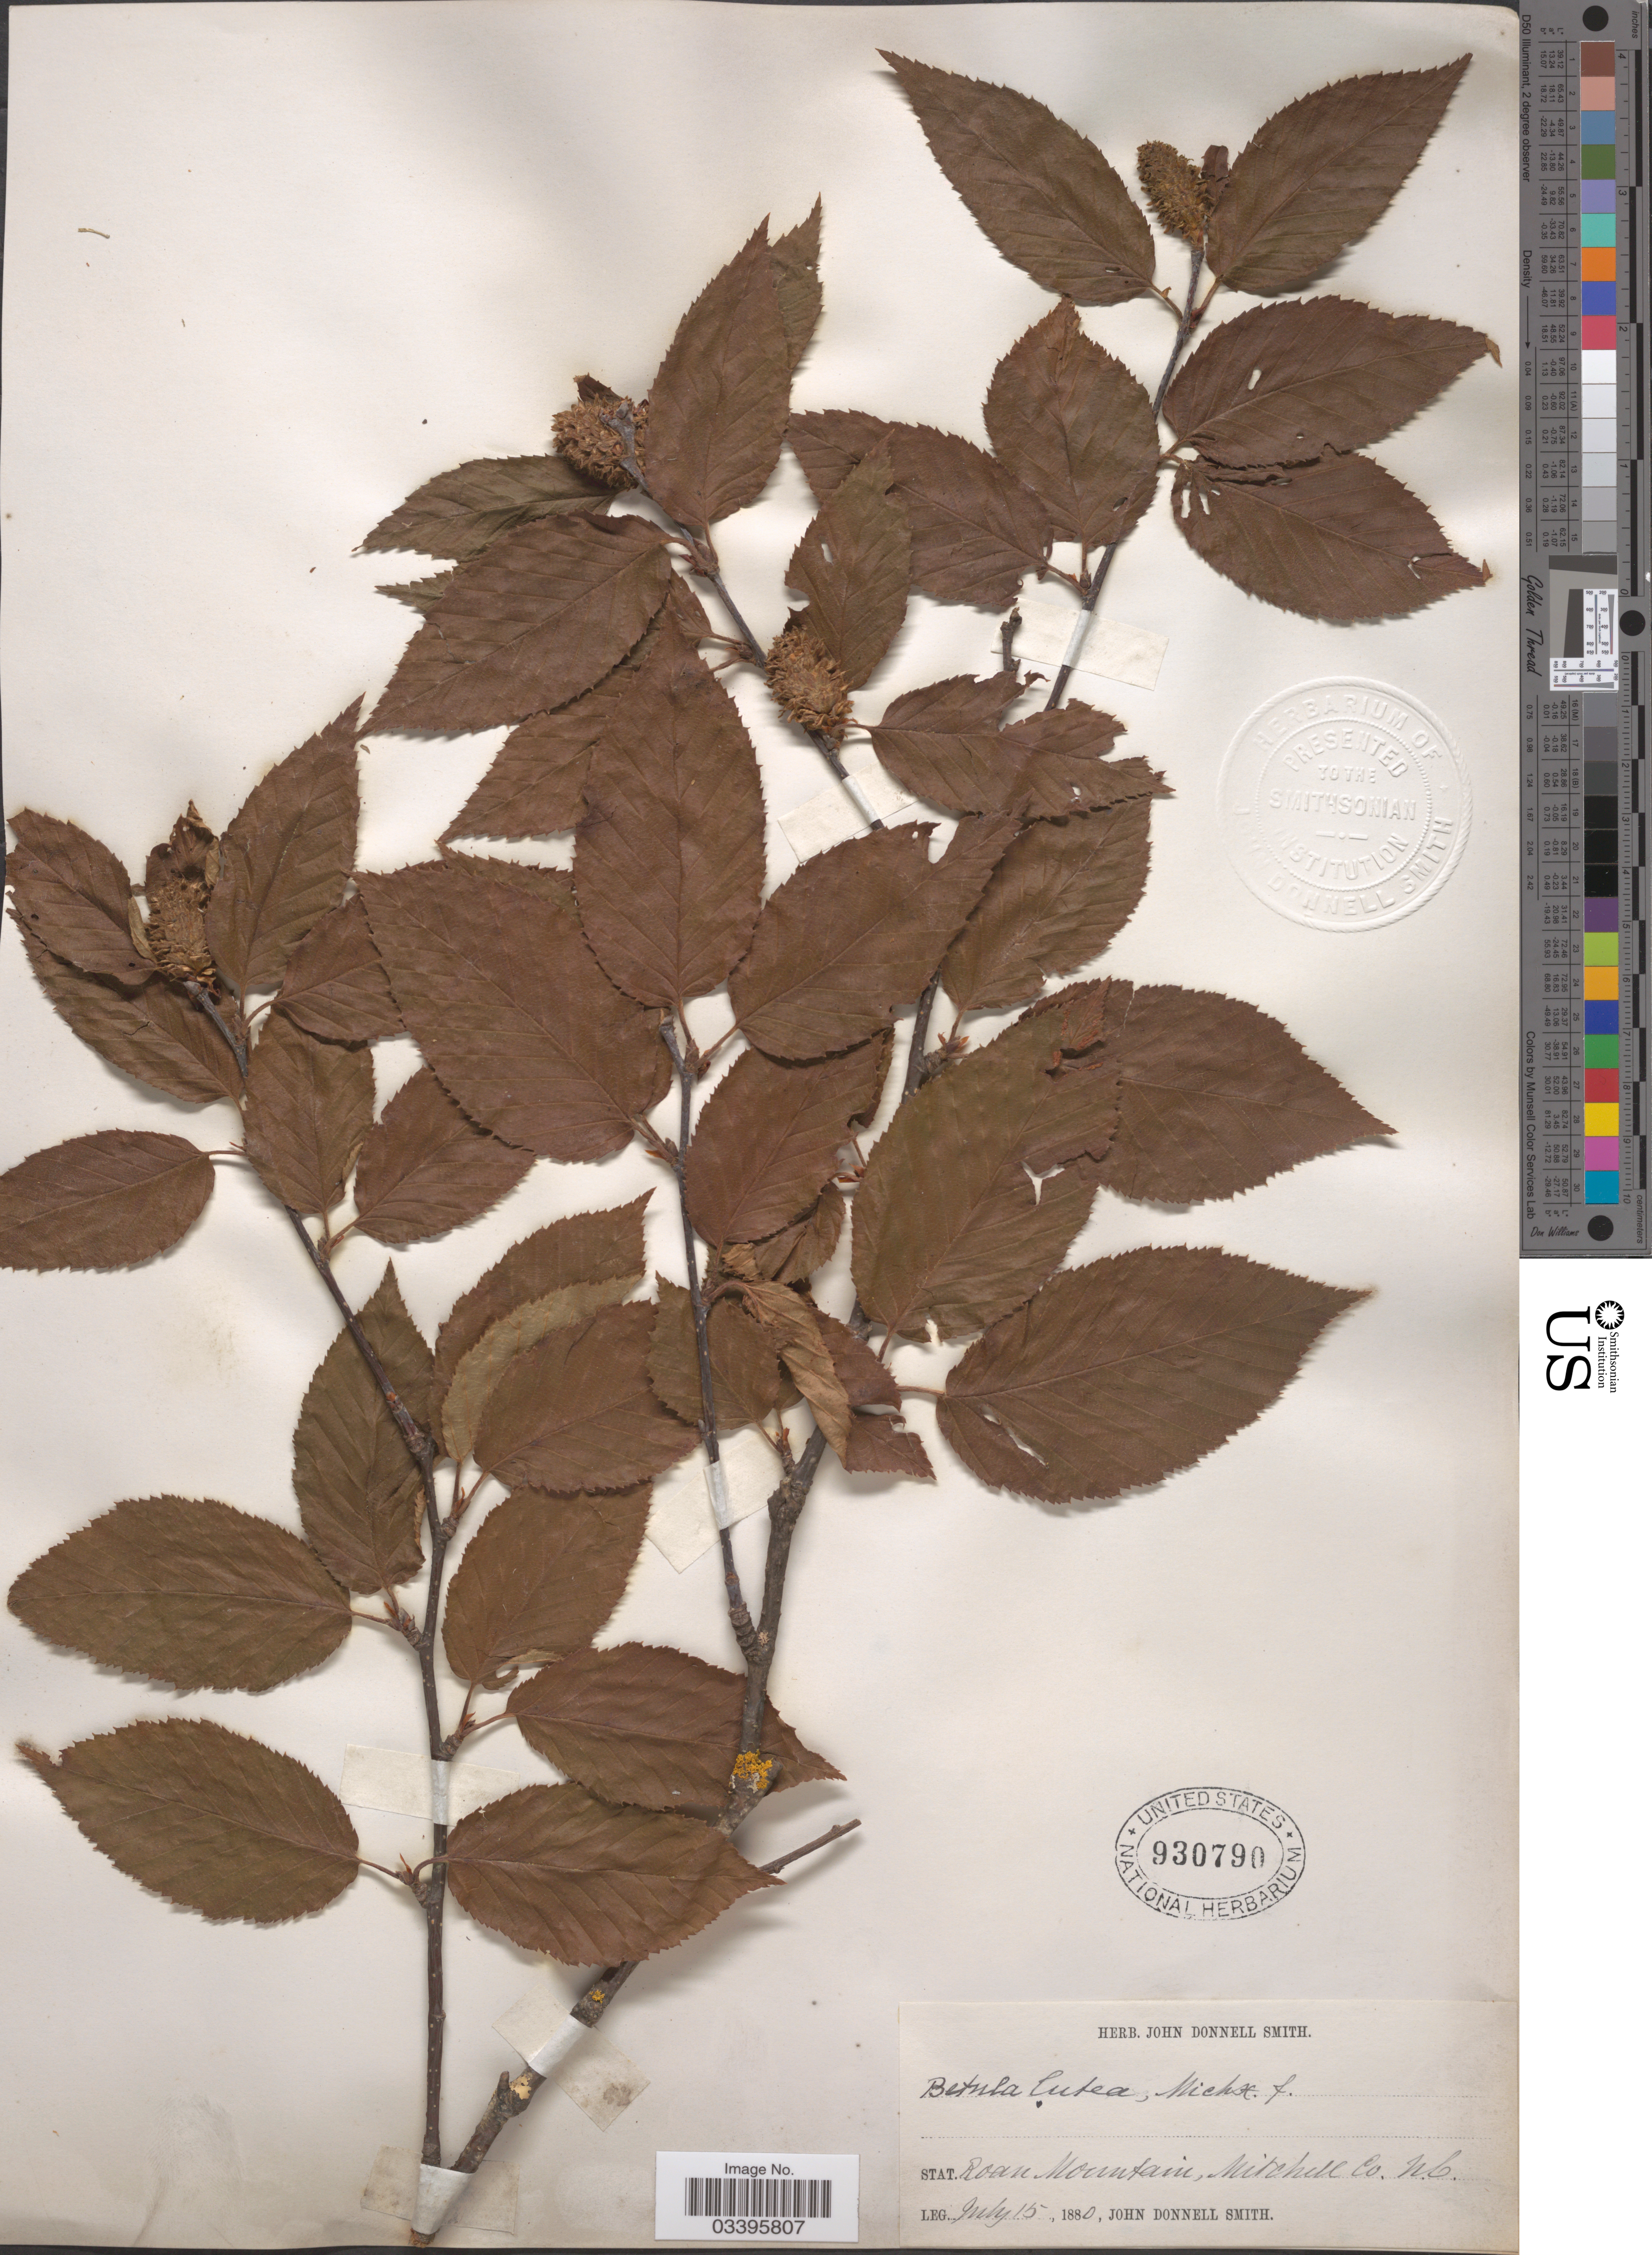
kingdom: Plantae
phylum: Tracheophyta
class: Magnoliopsida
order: Fagales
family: Betulaceae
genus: Betula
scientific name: Betula lutea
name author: F. Michx.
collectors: J. Donnell Smith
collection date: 1880-07-15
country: United States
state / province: North Carolina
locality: Stat. Roan Mountain, Mitchell Co.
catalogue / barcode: US 930790